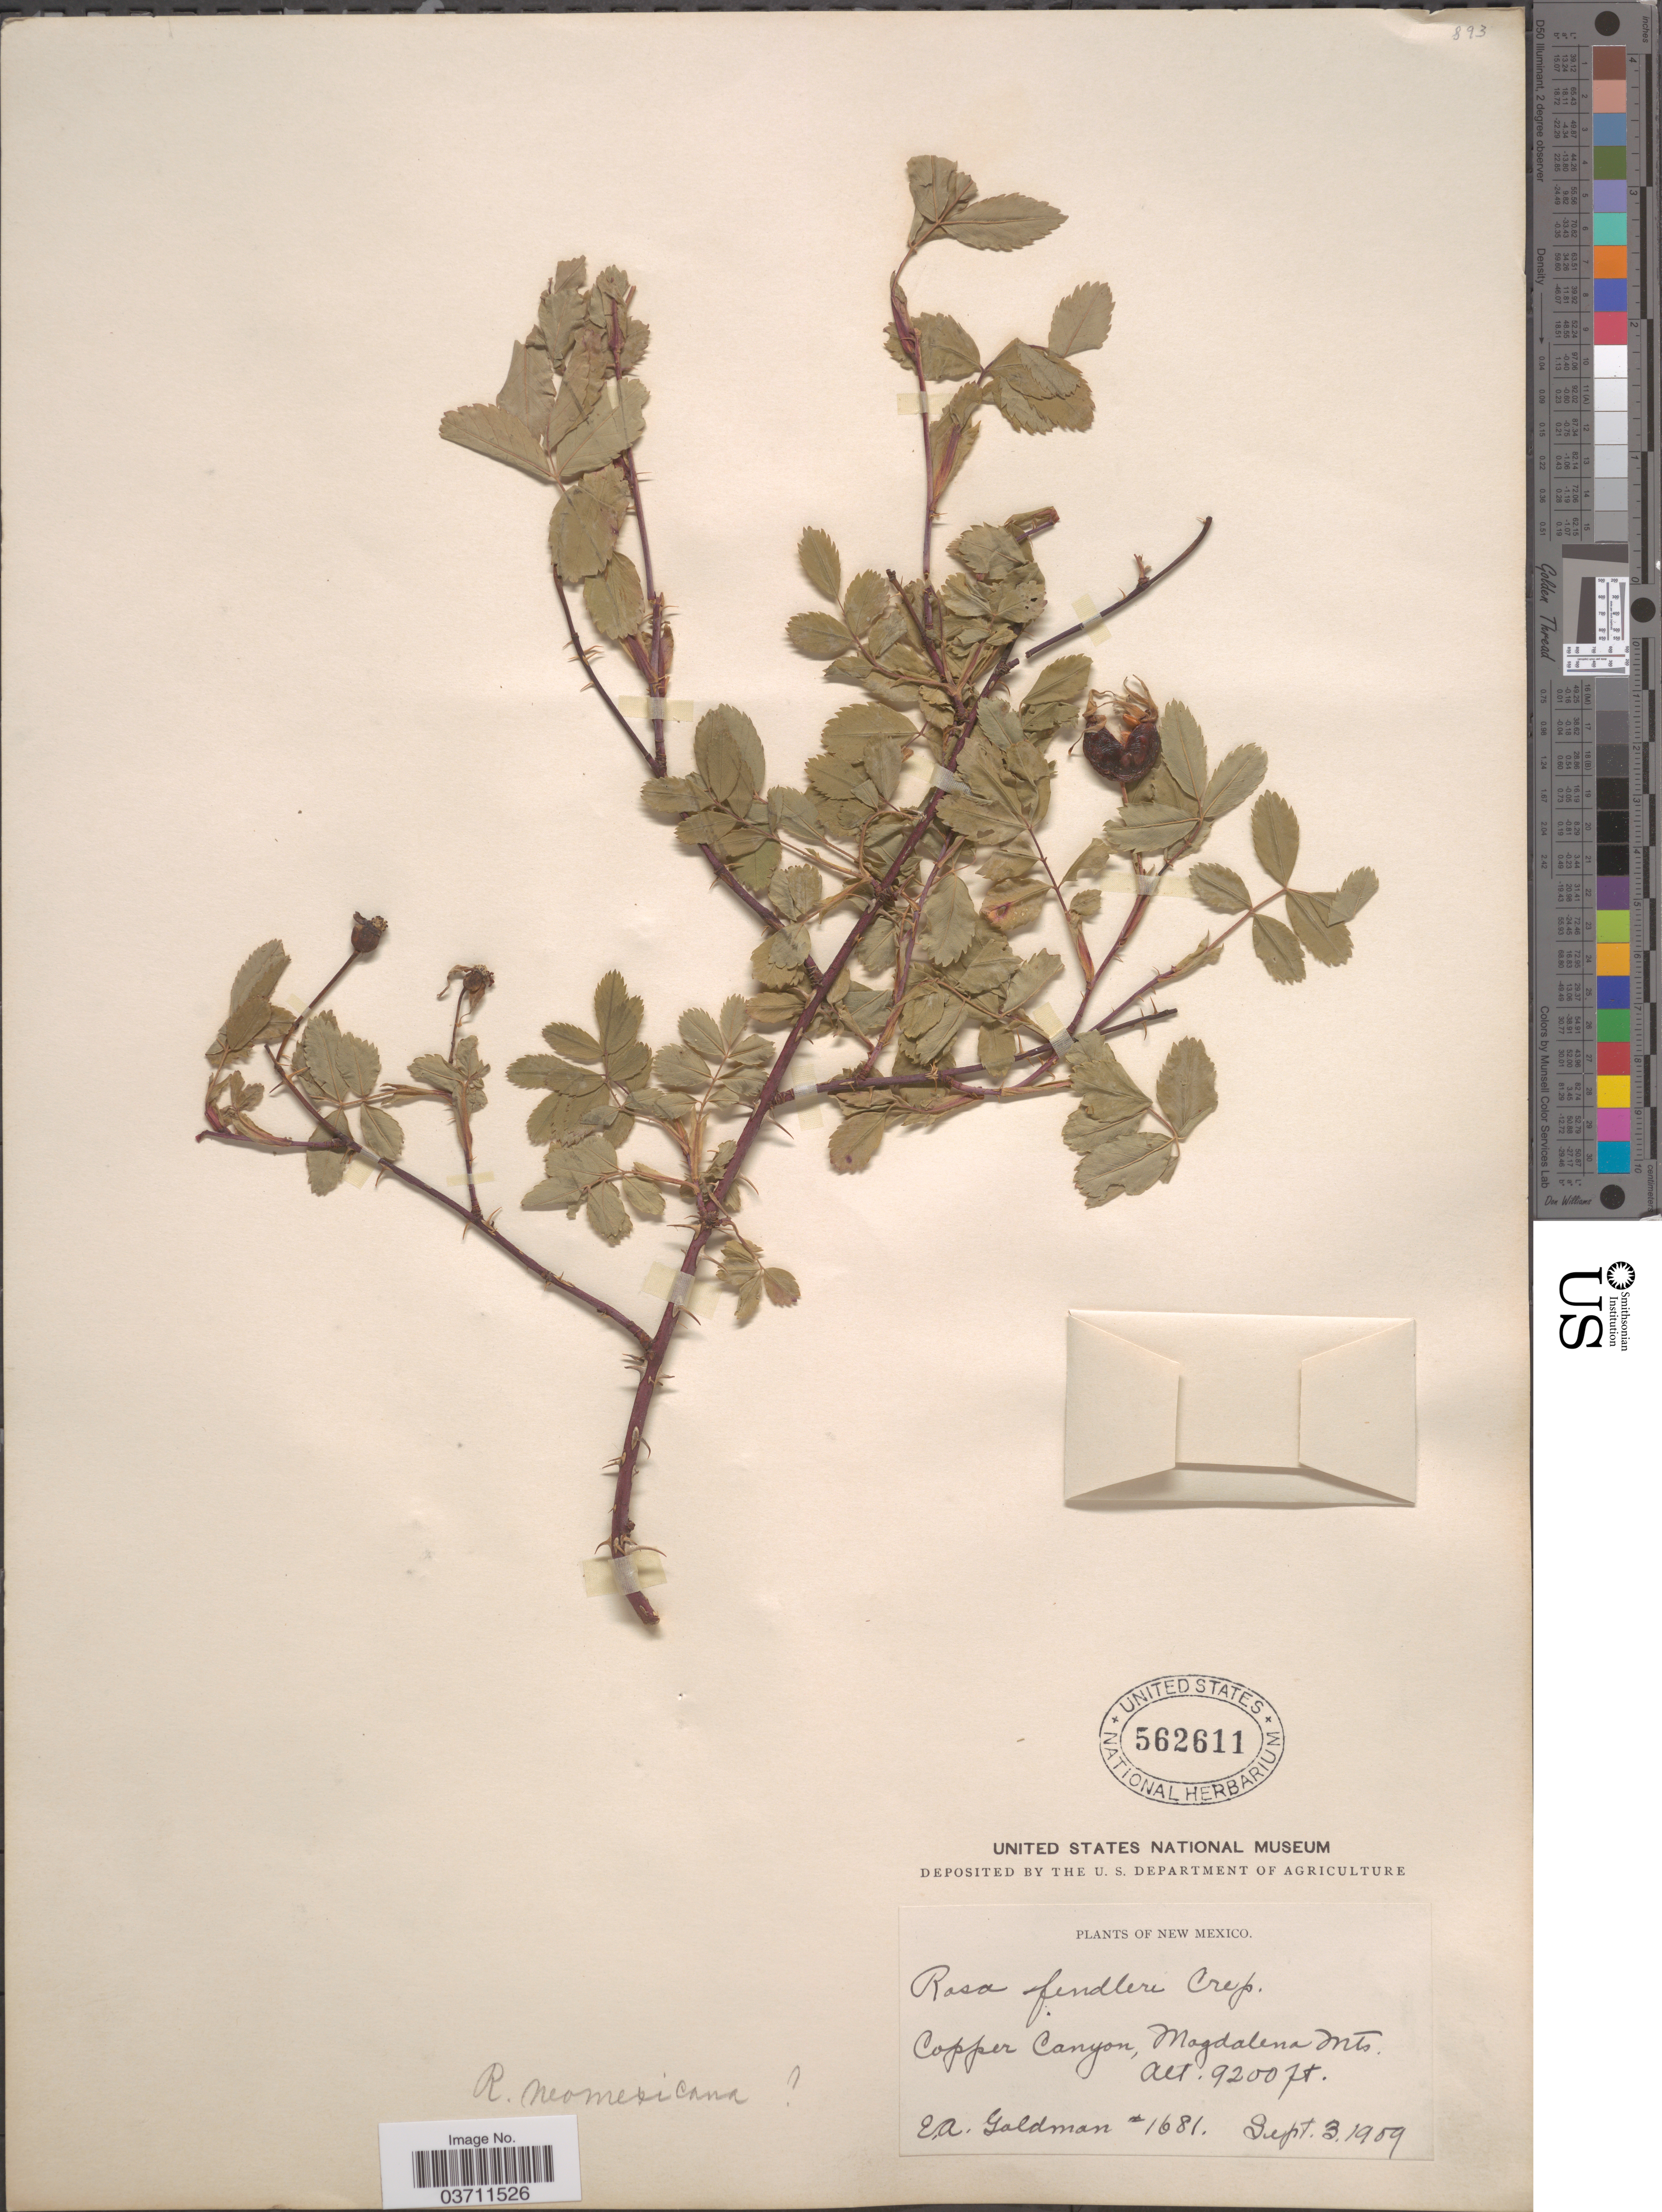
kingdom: Plantae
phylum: Tracheophyta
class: Magnoliopsida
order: Rosales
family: Rosaceae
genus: Rosa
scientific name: Rosa neomexicana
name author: Cockerell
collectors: E. A. Goldman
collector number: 1681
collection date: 1909-09-03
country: United States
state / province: New Mexico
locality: Copper Canyon, Magdalena Mts.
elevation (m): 2804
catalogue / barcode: US 562611